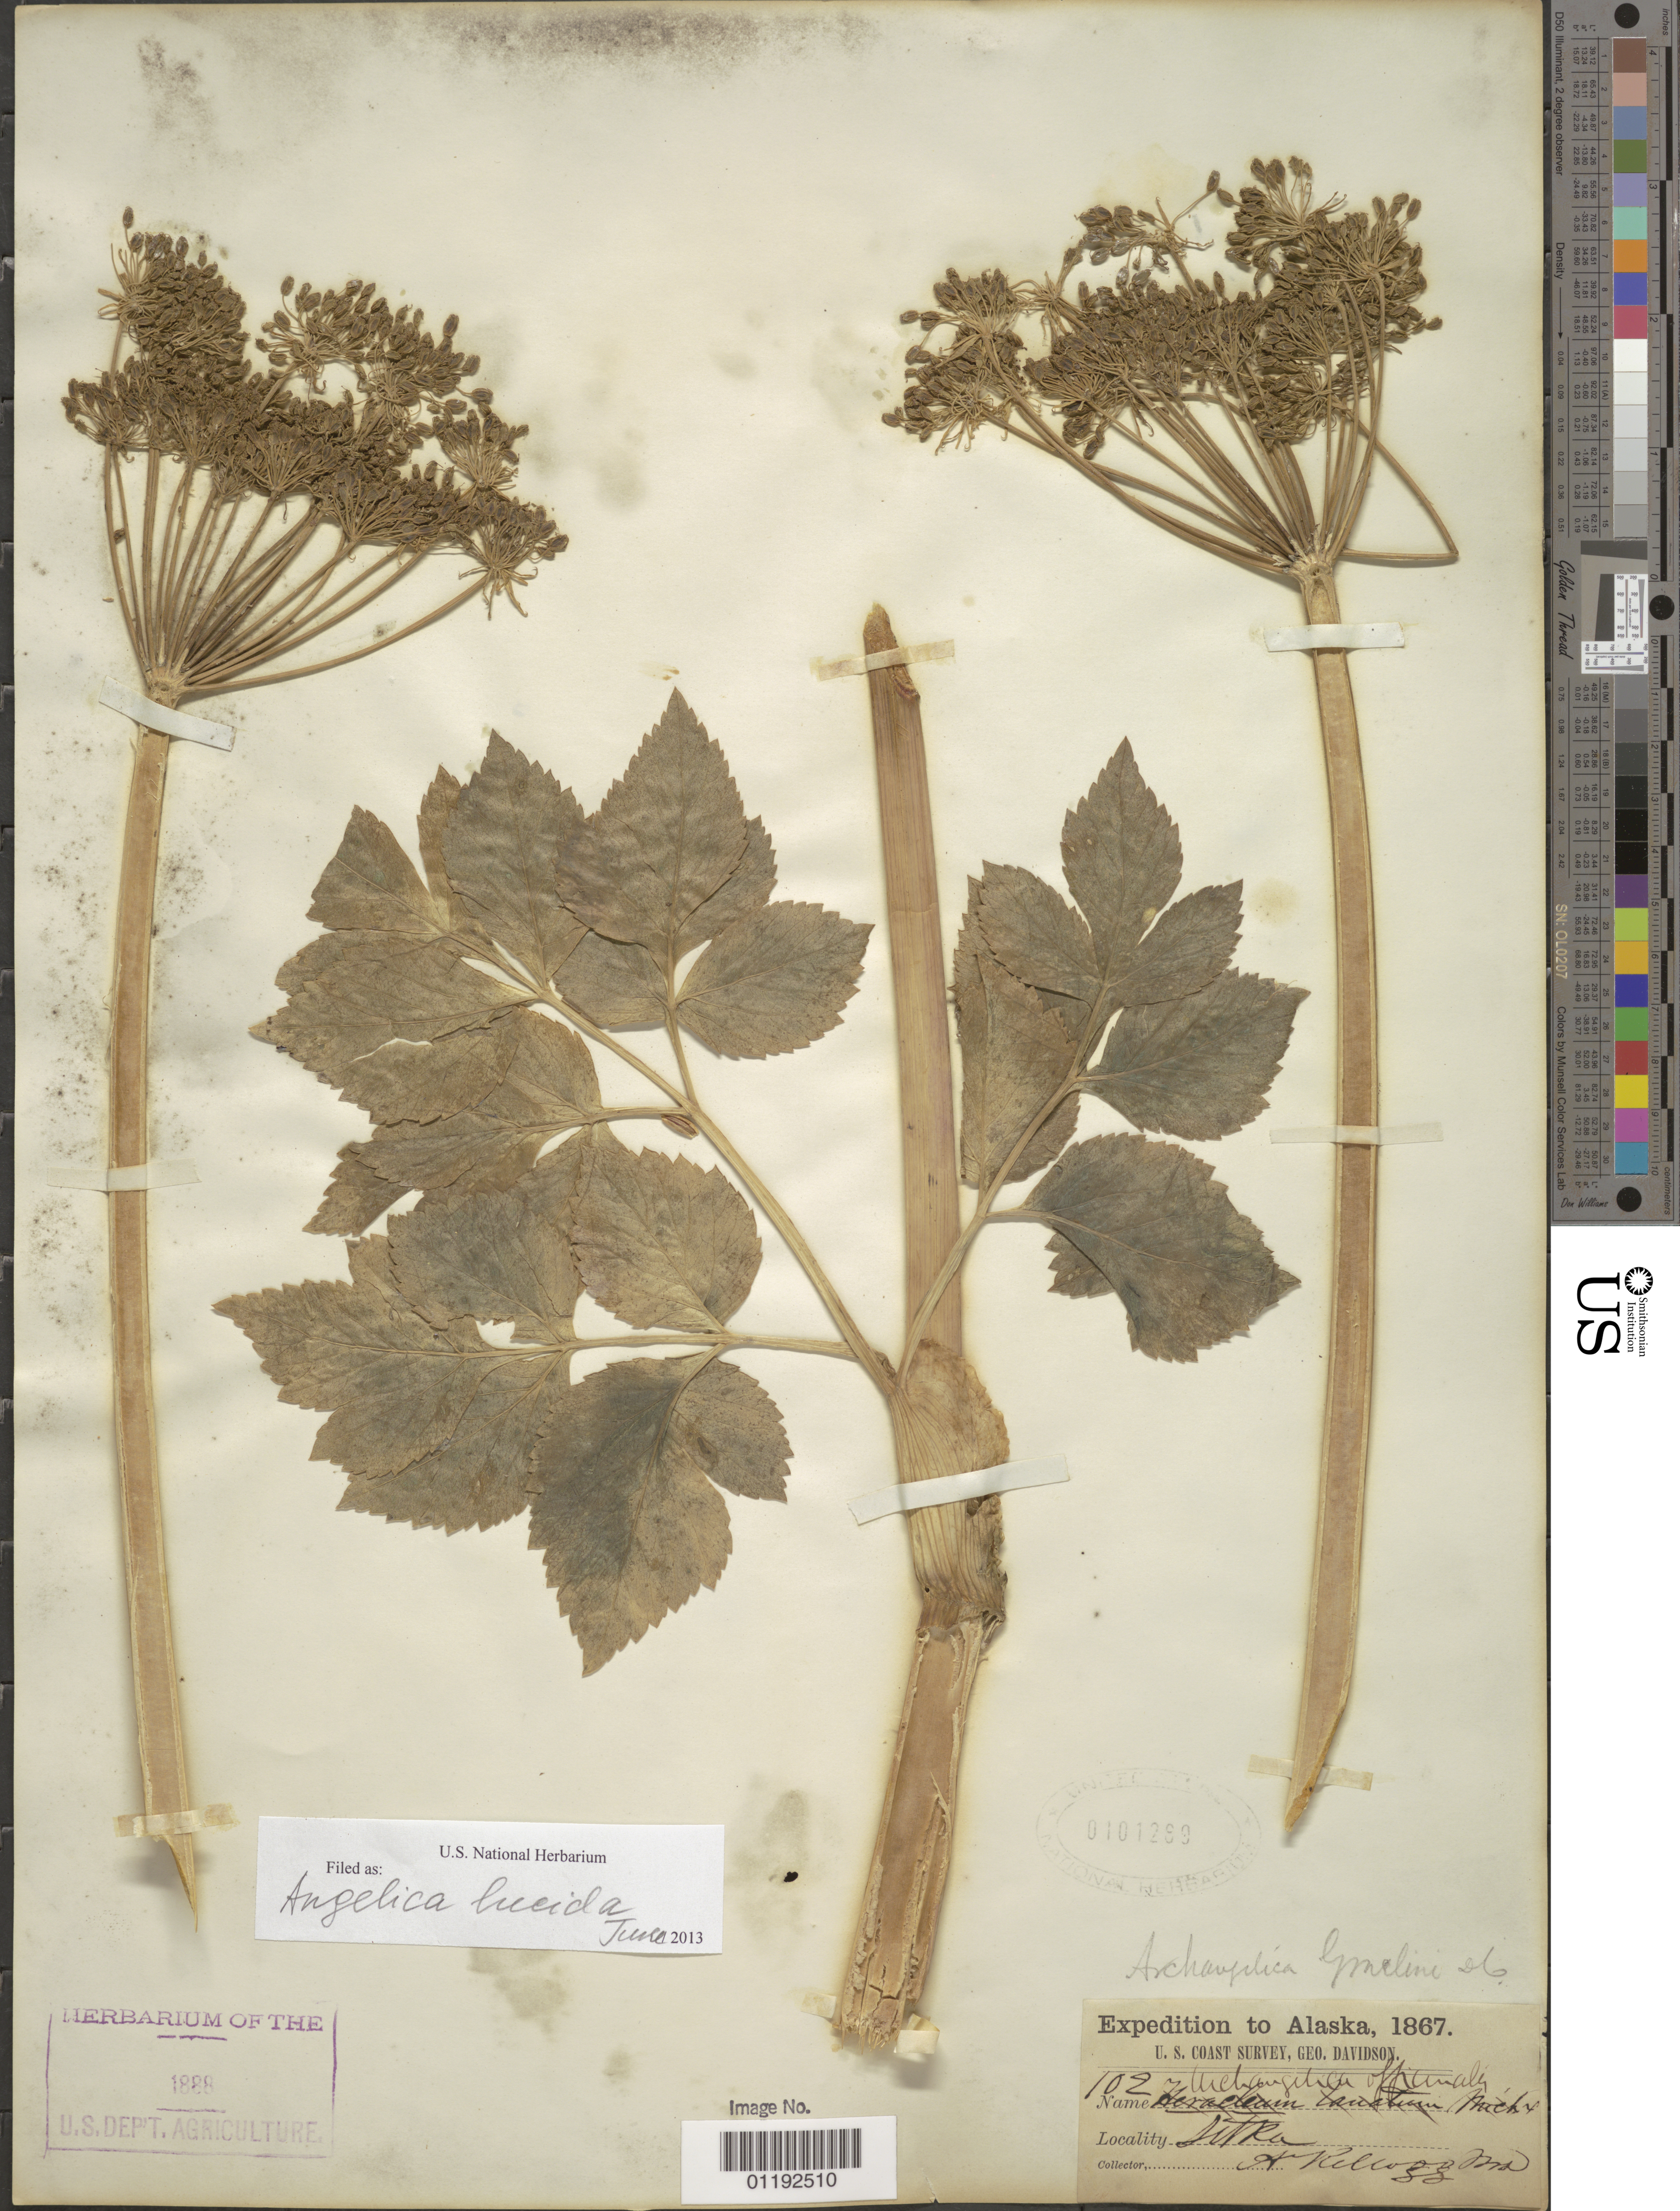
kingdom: Plantae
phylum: Tracheophyta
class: Magnoliopsida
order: Apiales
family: Apiaceae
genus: Angelica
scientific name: Angelica lucida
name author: L.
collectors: A. Kellogg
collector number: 102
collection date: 1867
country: United States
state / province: Alaska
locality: Sitka.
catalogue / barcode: US 101289